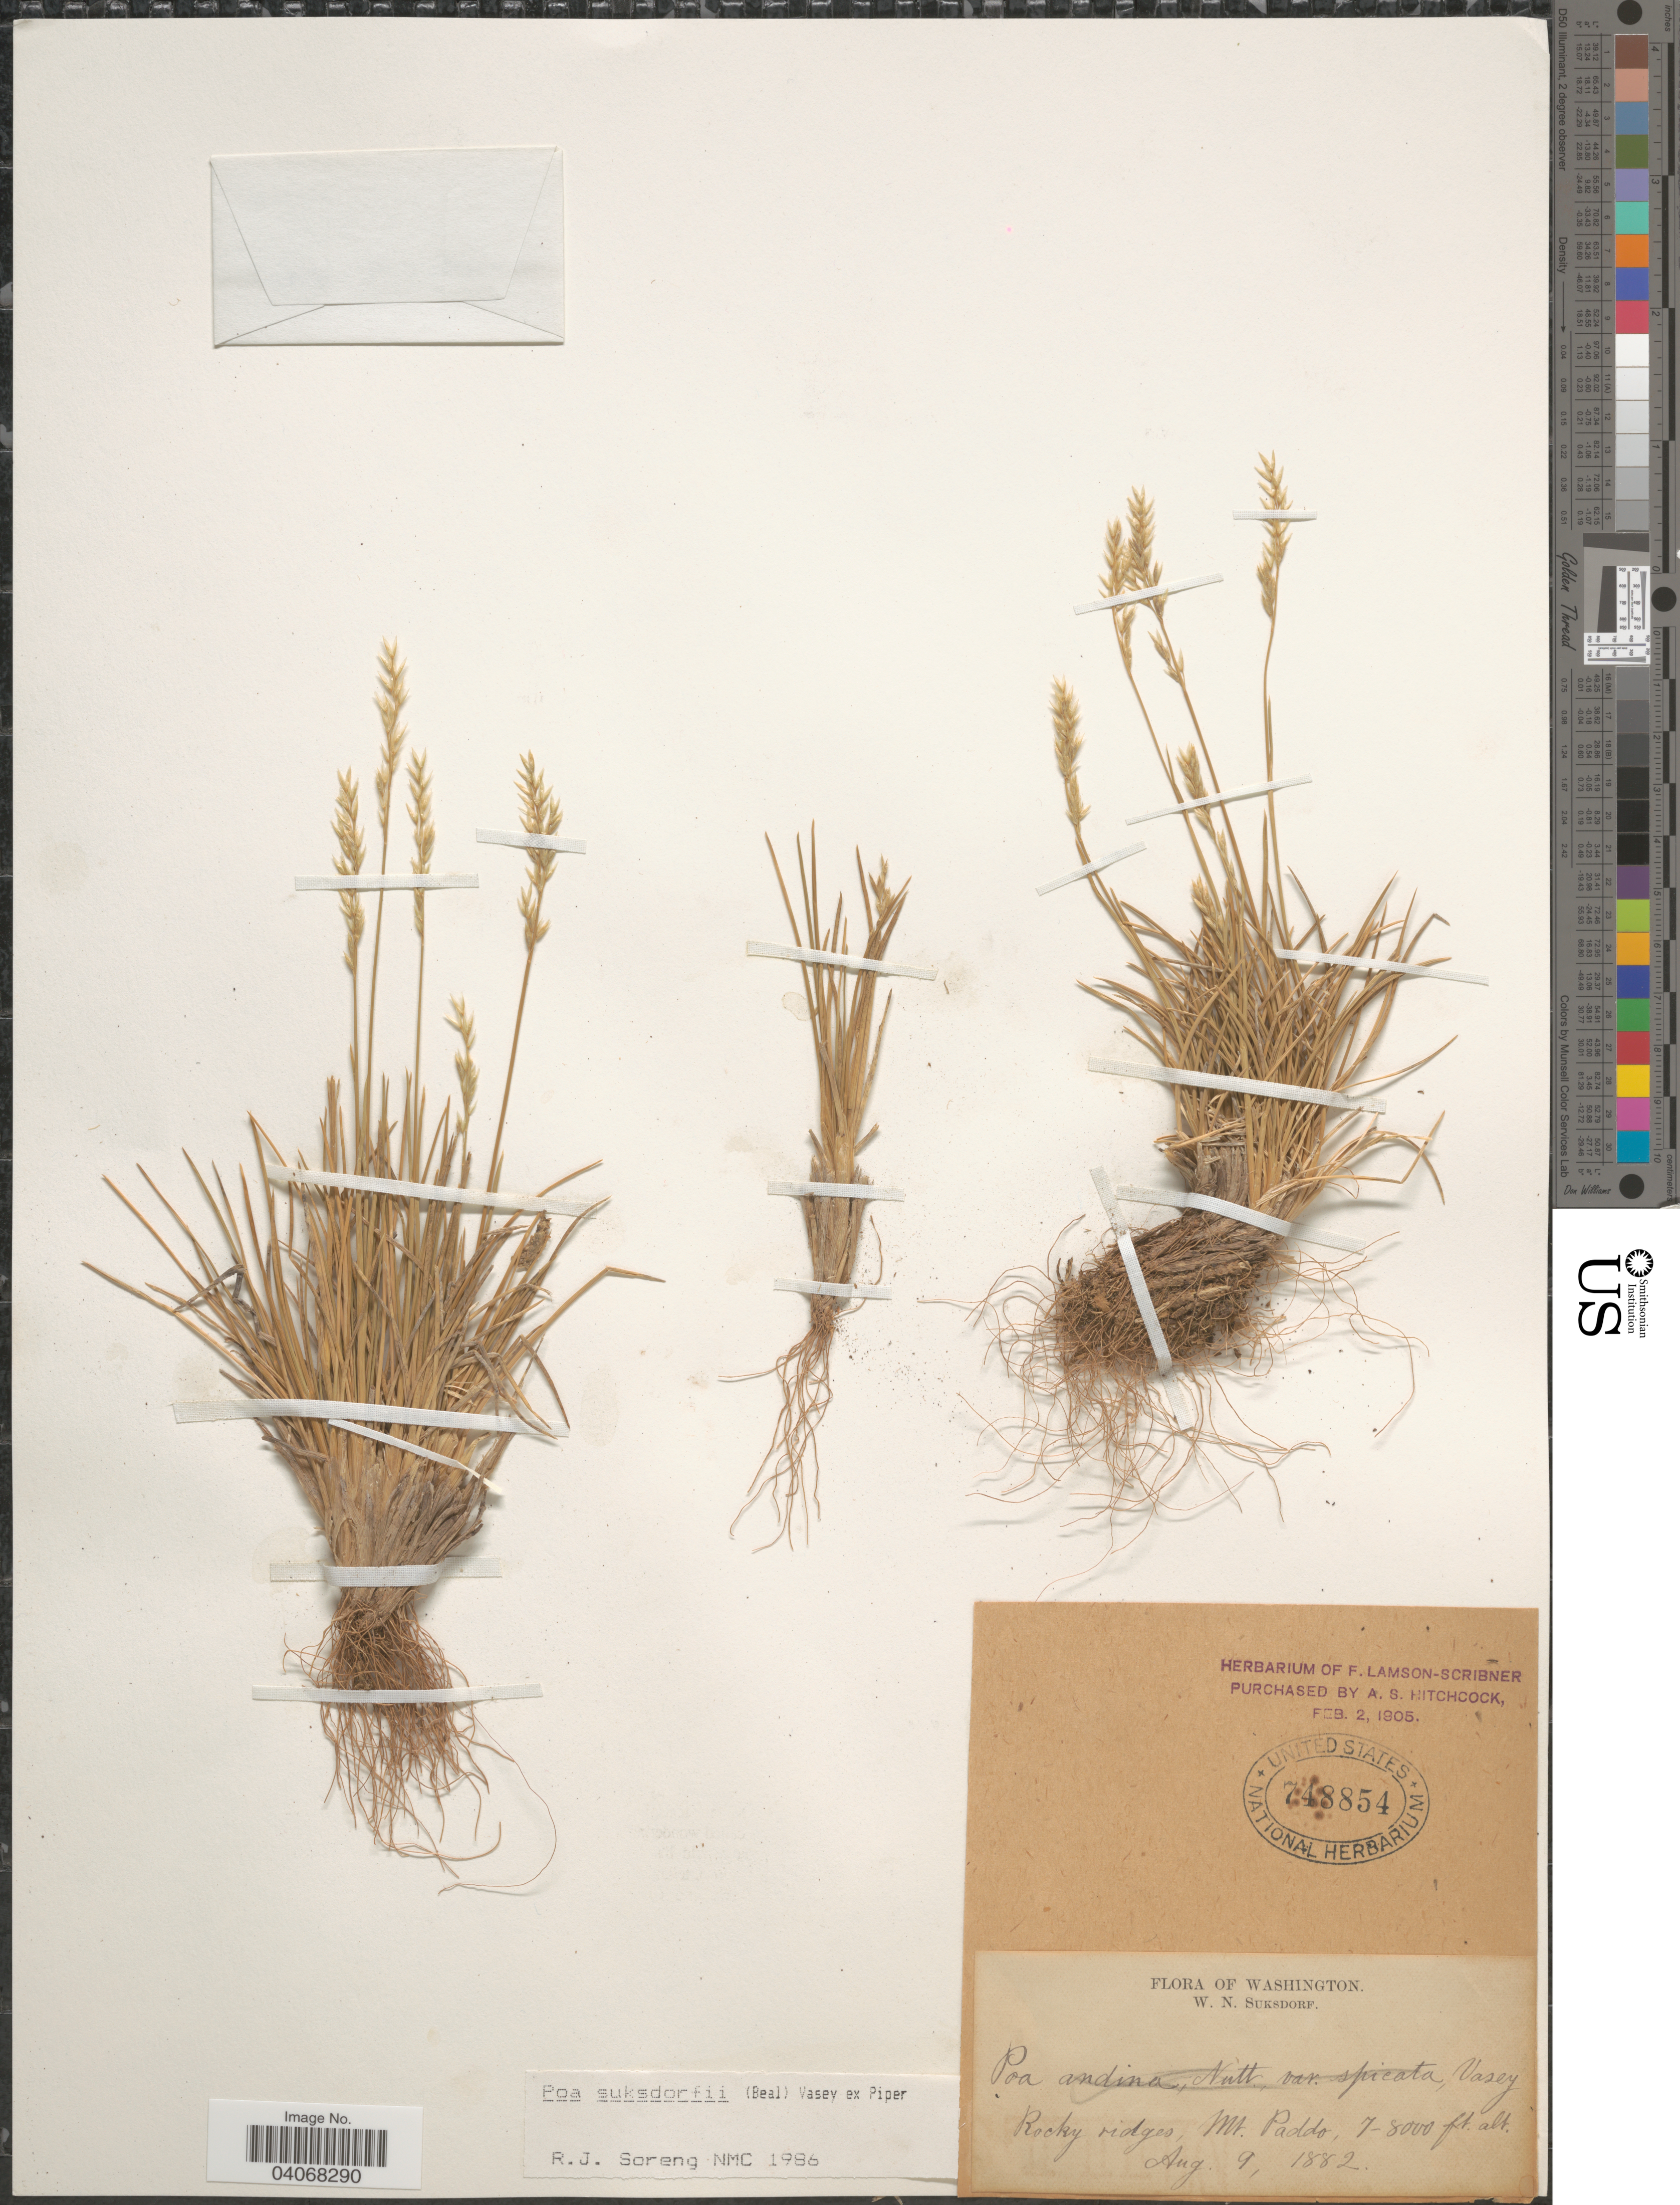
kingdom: Plantae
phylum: Tracheophyta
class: Liliopsida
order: Poales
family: Poaceae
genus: Poa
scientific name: Poa suksdorfii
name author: (W.J. Beal) Vasey ex Piper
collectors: W. N. Suksdorf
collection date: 1882-08-09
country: United States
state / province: Washington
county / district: Skamania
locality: Rocky ridges, Mt. Paddo.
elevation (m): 2134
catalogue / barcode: US 748854